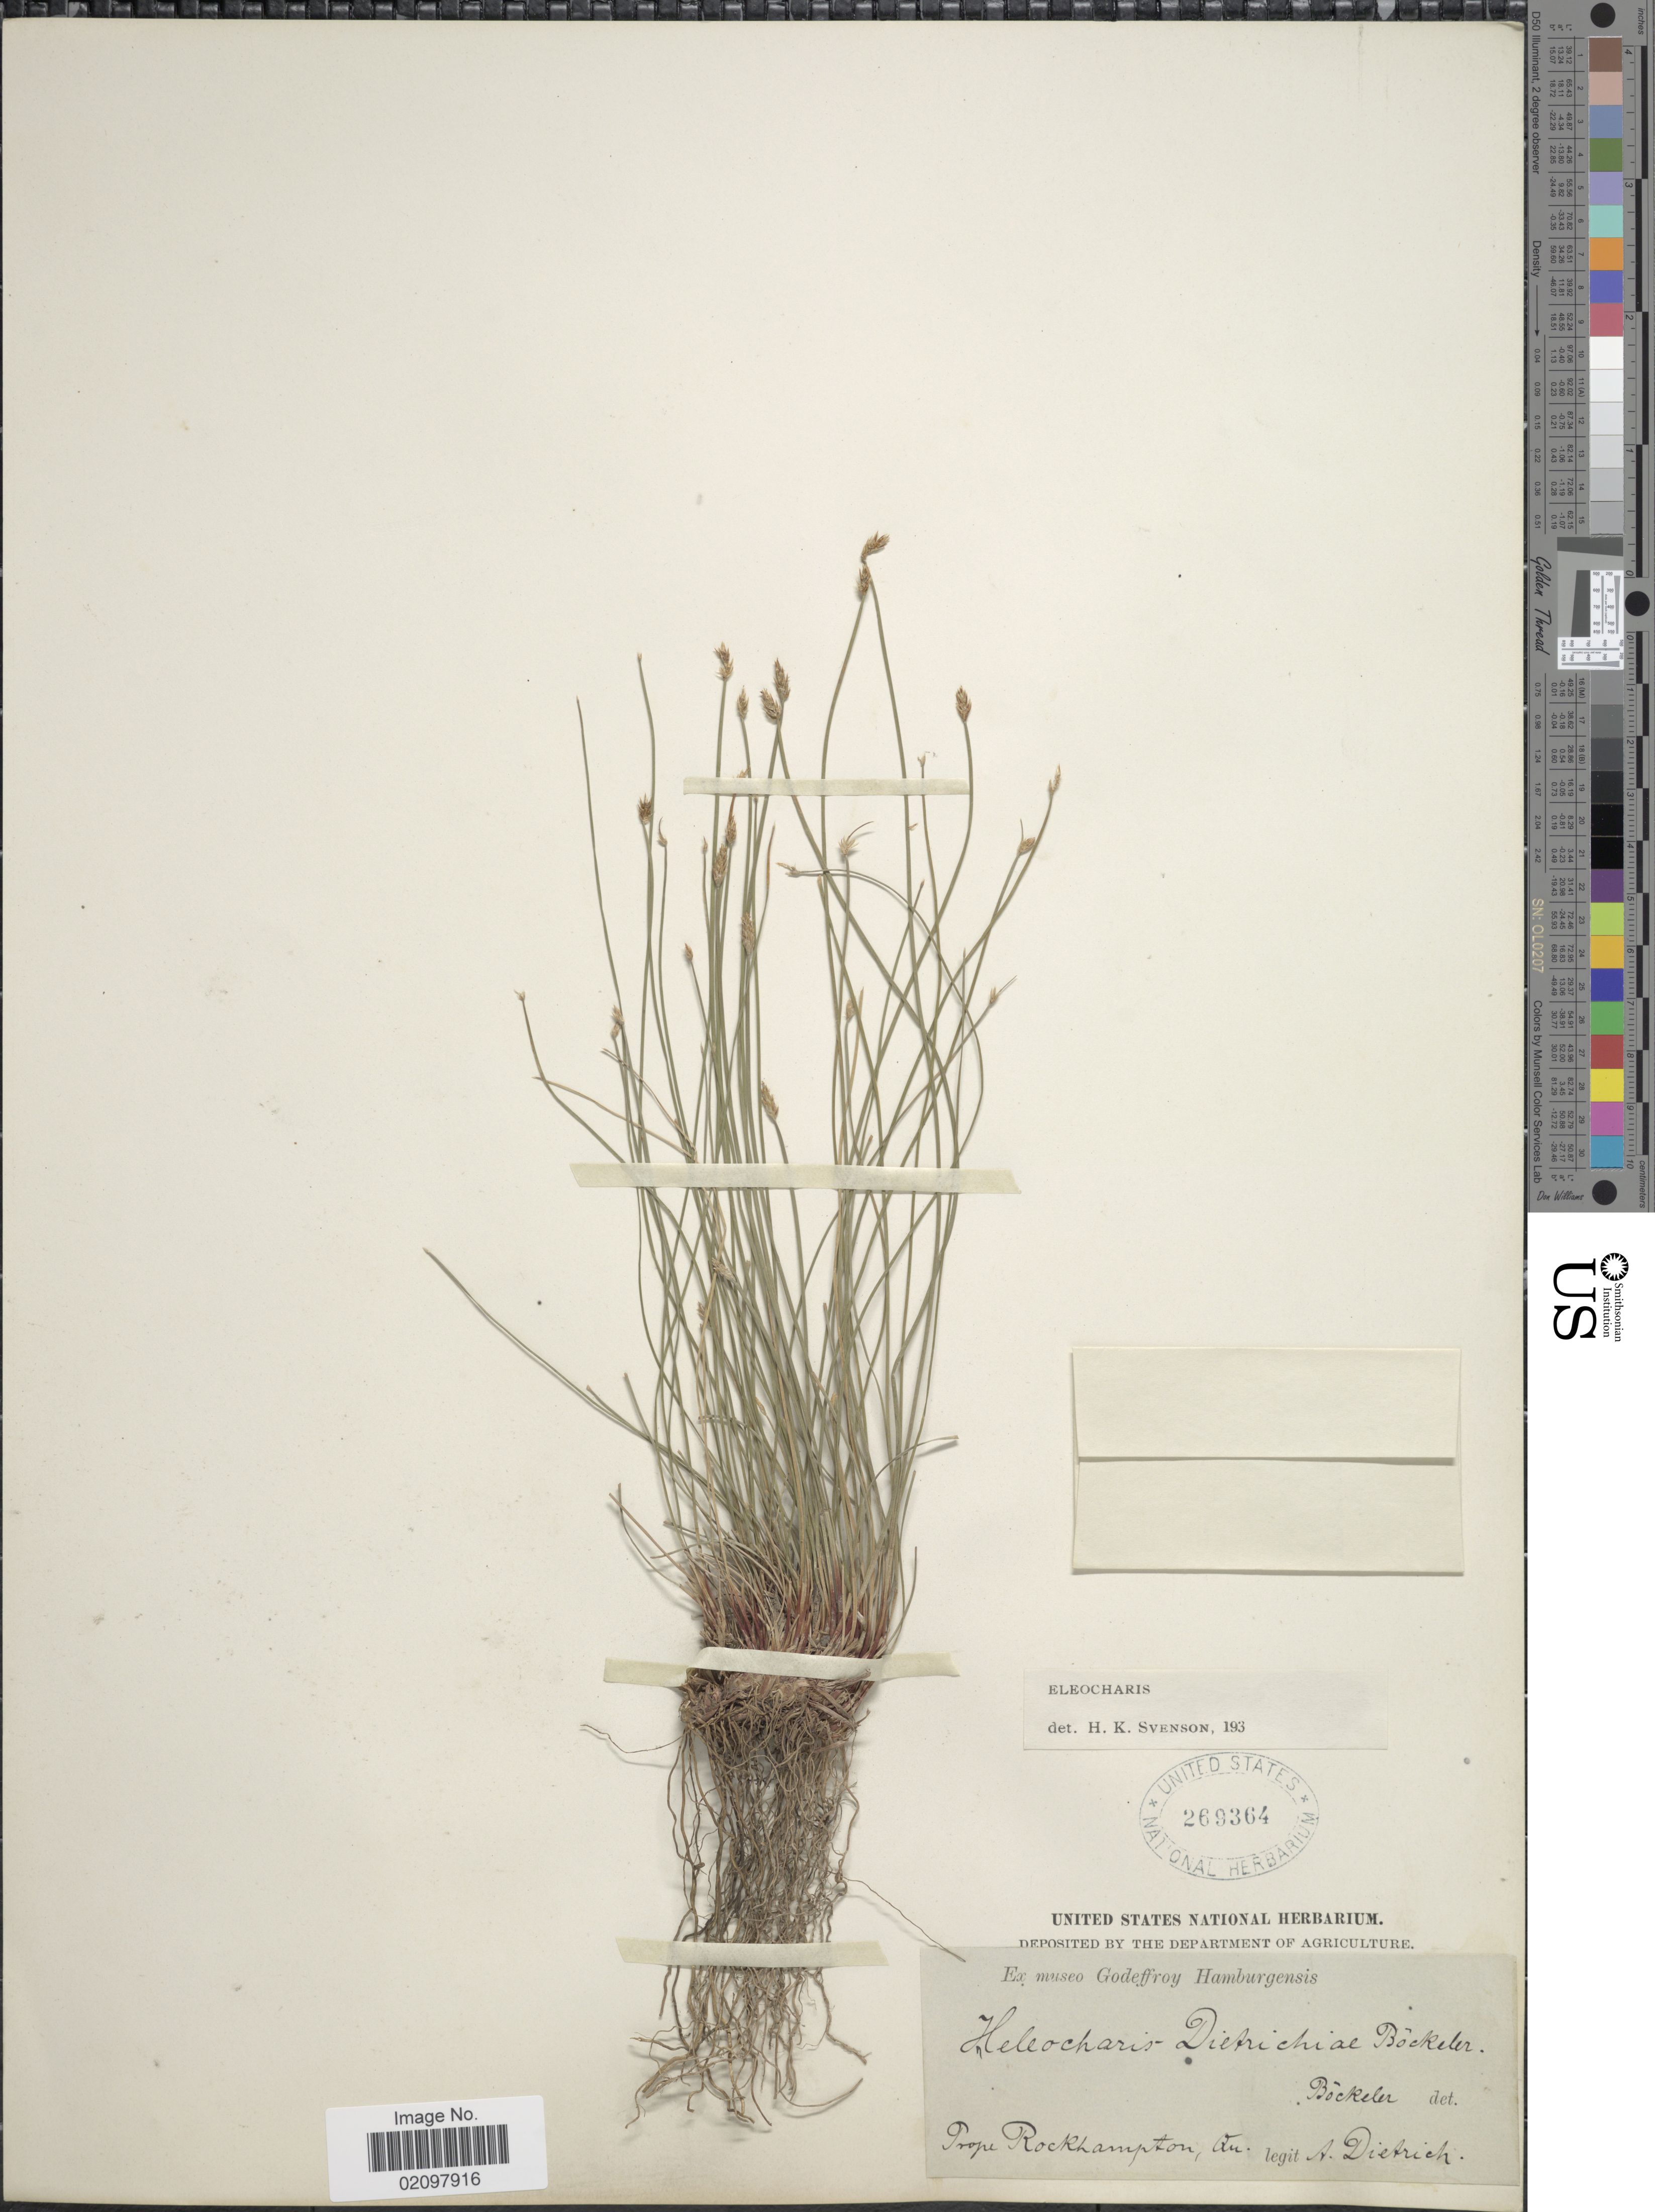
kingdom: Plantae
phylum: Tracheophyta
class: Liliopsida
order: Poales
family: Cyperaceae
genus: Eleocharis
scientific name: Eleocharis dietrichiana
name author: Boeckeler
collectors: A. Dietrich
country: Australia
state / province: Queensland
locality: Prope Rockhampton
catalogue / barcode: US 269364